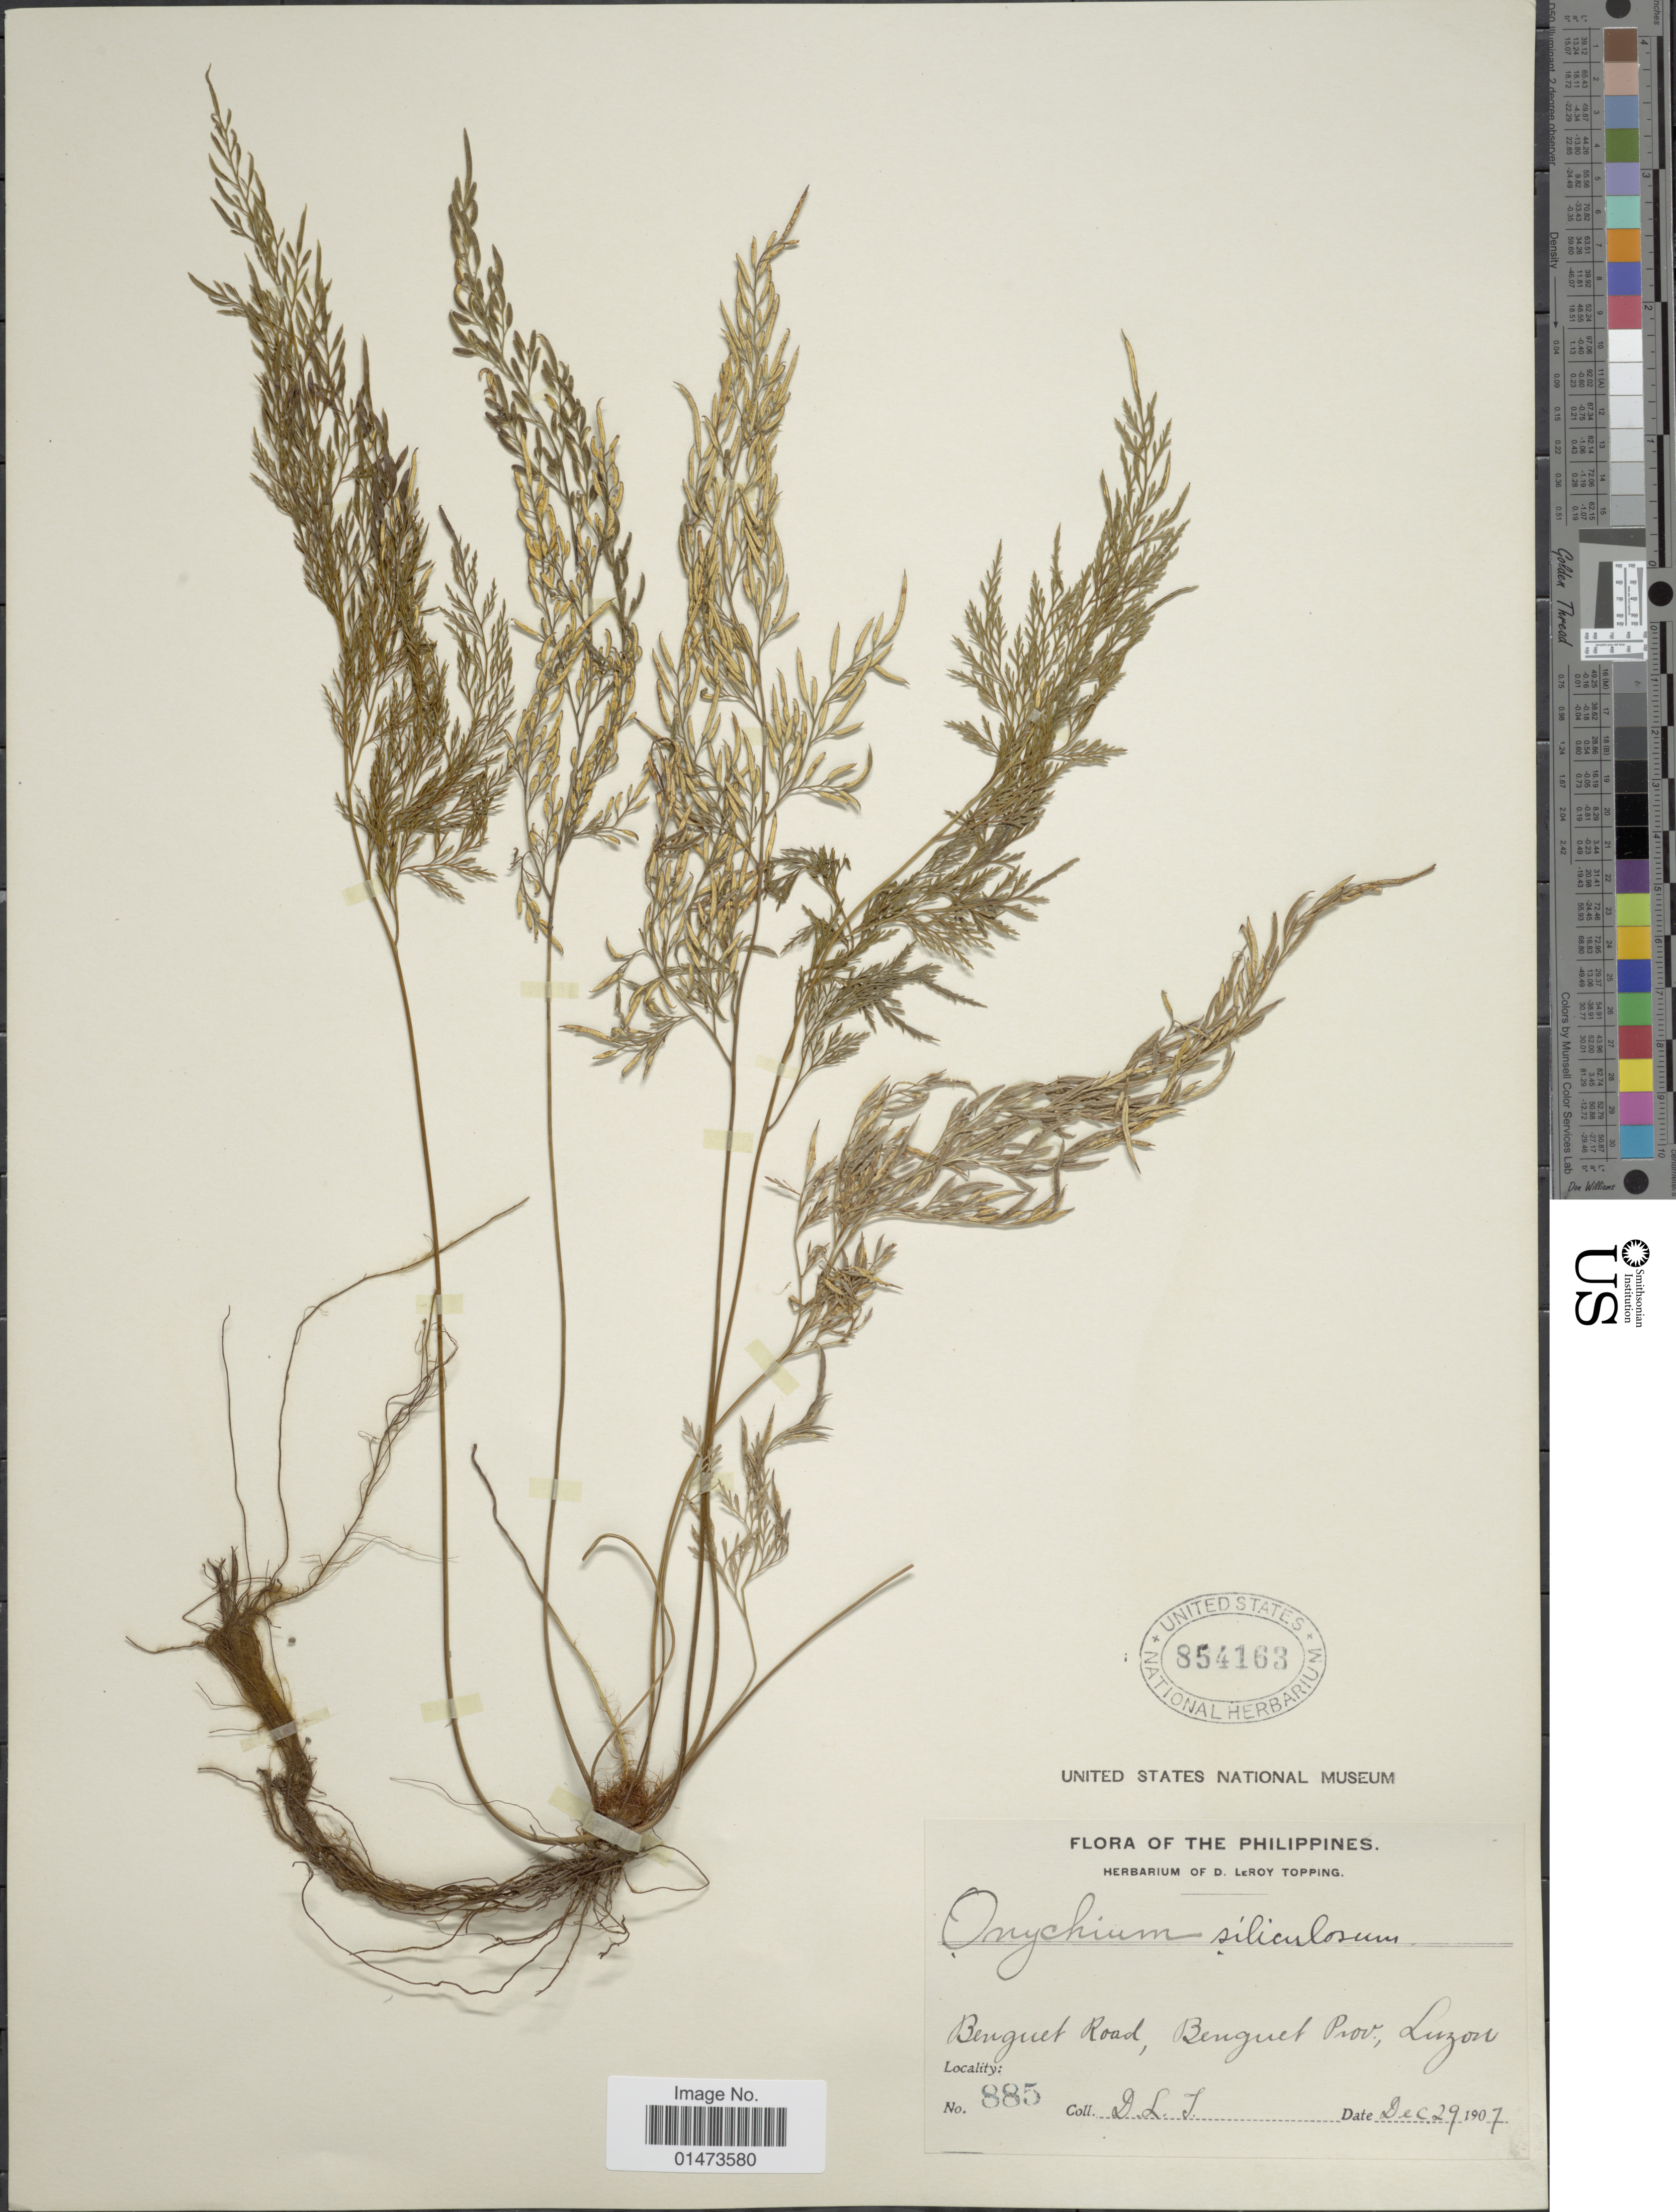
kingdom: Plantae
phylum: Tracheophyta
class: Polypodiopsida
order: Polypodiales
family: Pteridaceae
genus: Onychium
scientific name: Onychium siliculosum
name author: (Desv.) C. Chr.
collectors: D. L. Topping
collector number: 885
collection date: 1907-12-29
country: Philippines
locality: Benguet Road, Benguet Prov., Luzon.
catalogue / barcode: US 854163